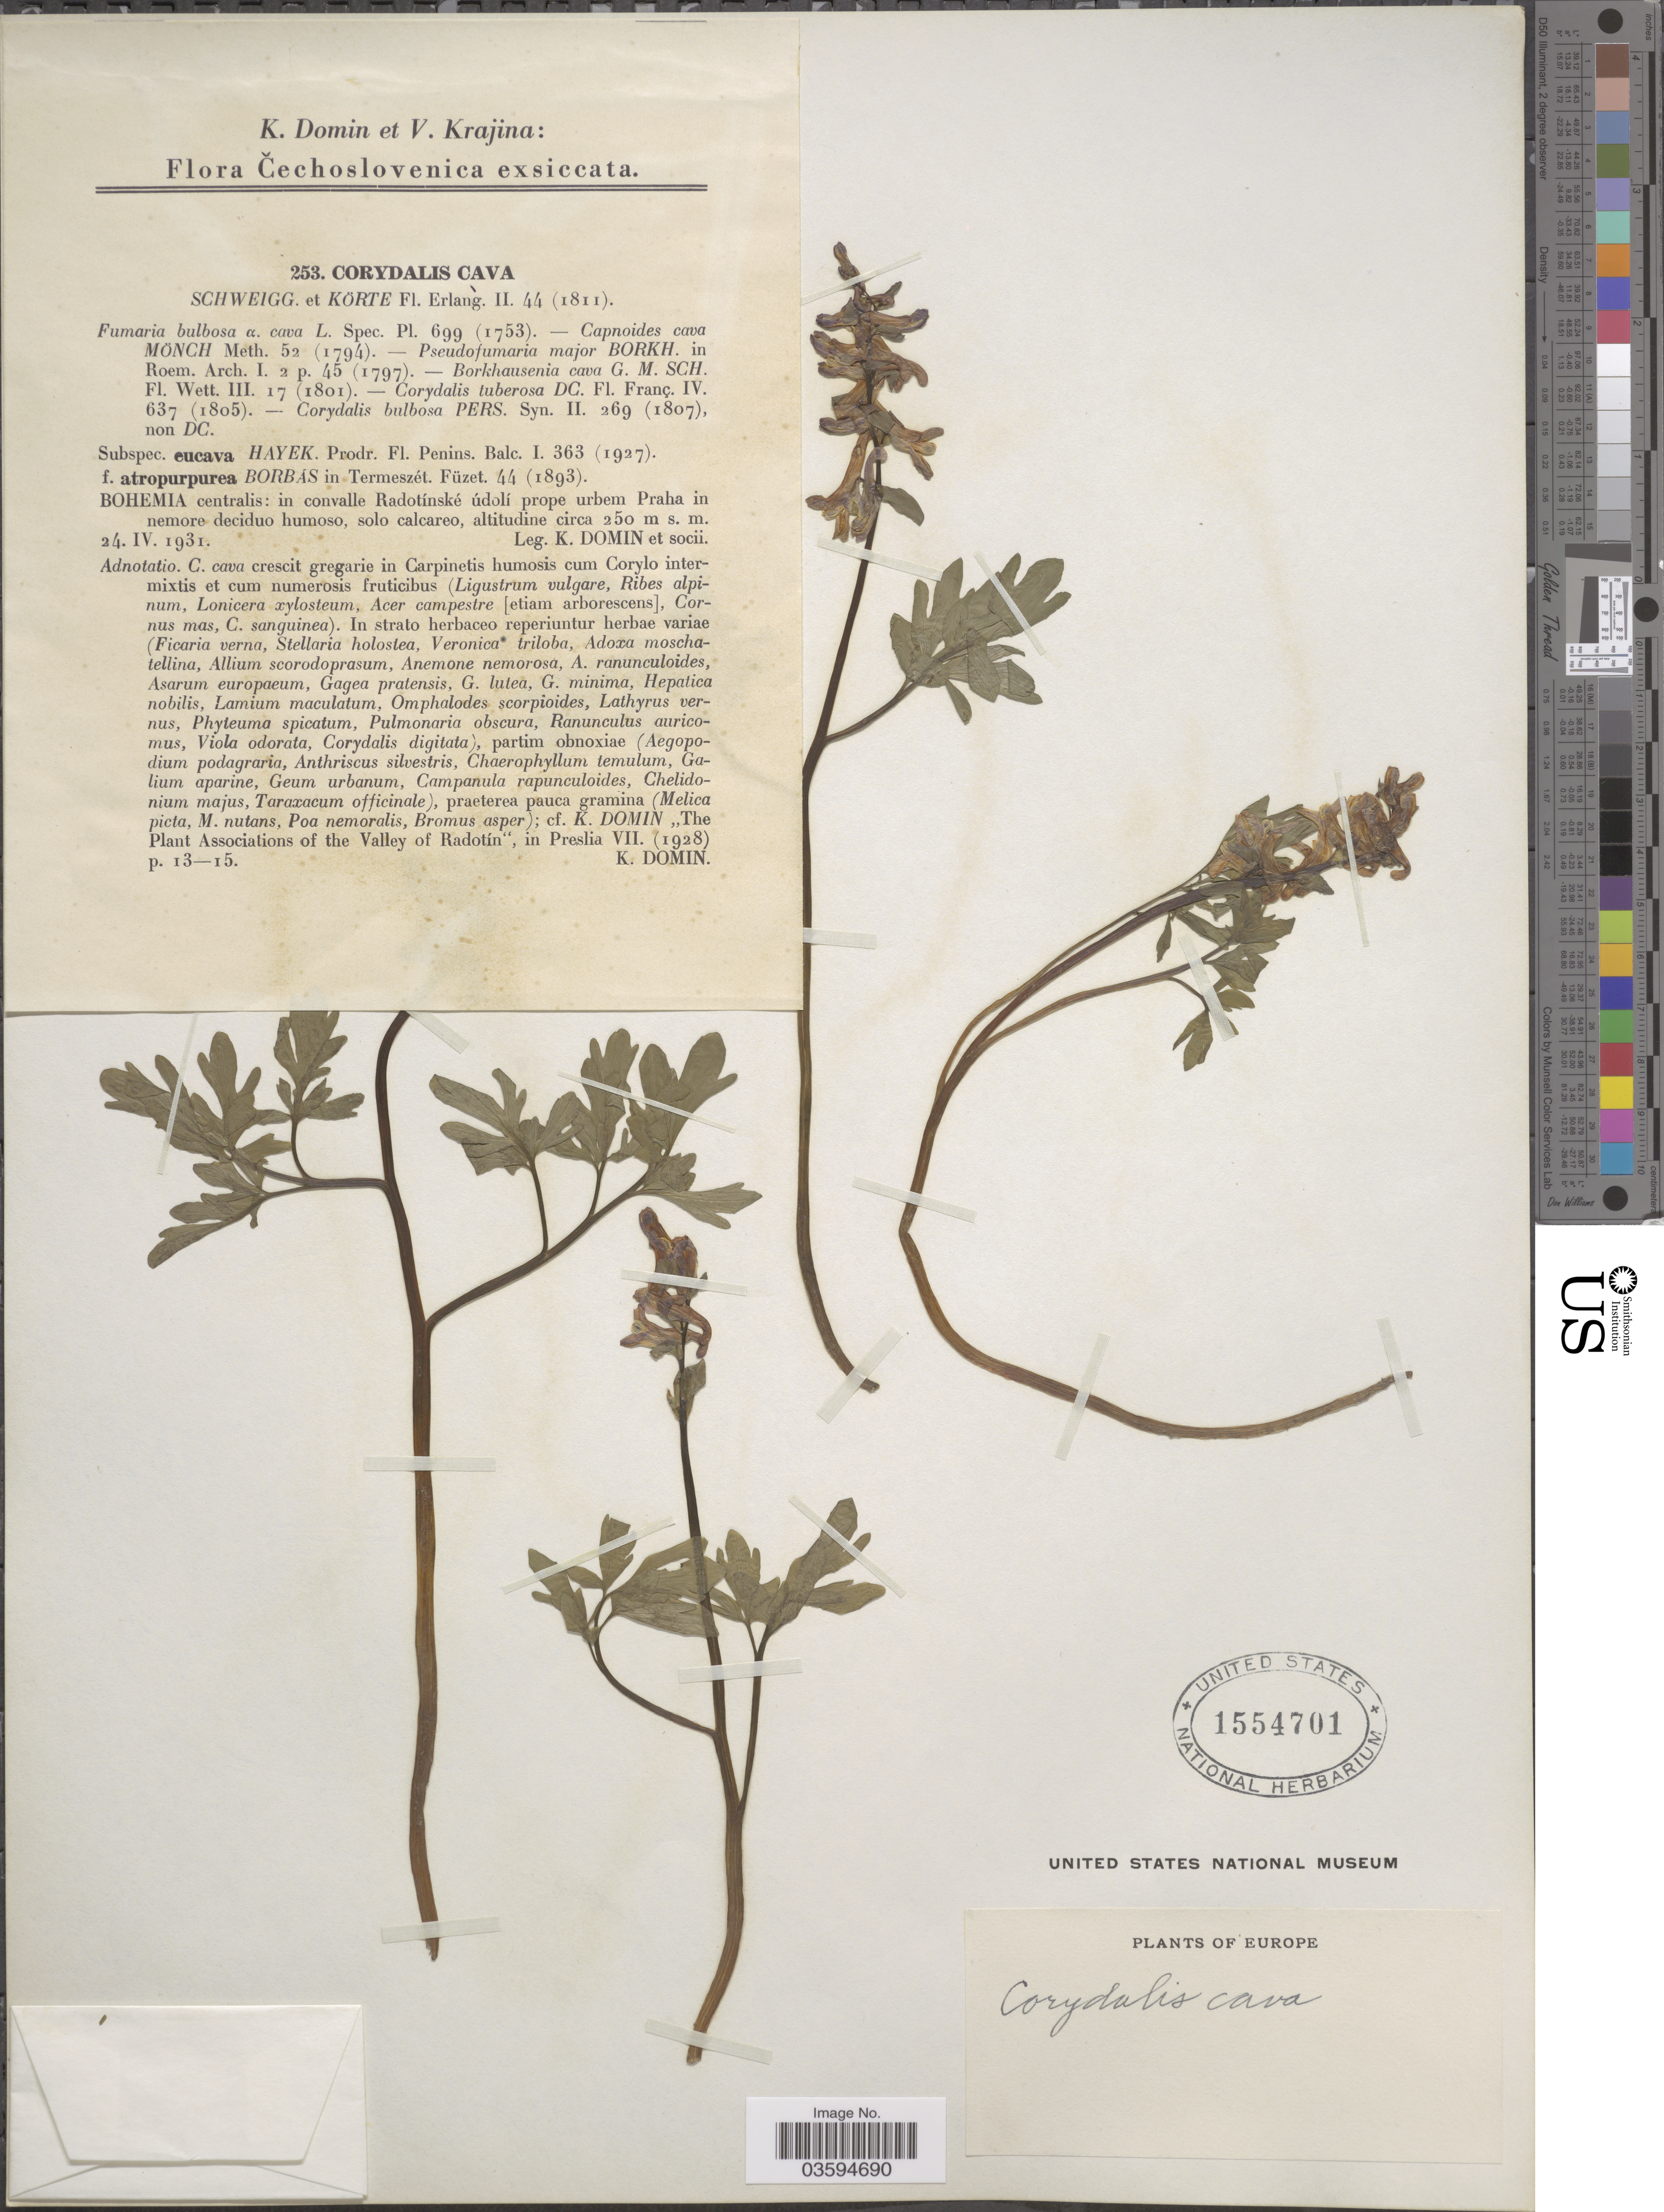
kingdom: Plantae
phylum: Tracheophyta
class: Magnoliopsida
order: Ranunculales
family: Papaveraceae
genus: Corydalis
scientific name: Corydalis cava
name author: Schweigger & Körte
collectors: K. Domin & Socii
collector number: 253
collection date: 1931-04-24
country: Czechia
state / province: Central Bohemian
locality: Čechoslovenica. Bohemia centralis: in convalle Radotínské údolí prope urbem Praha in nemore deciduo humoso, solo calcareo.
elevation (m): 250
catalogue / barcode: US 1554701